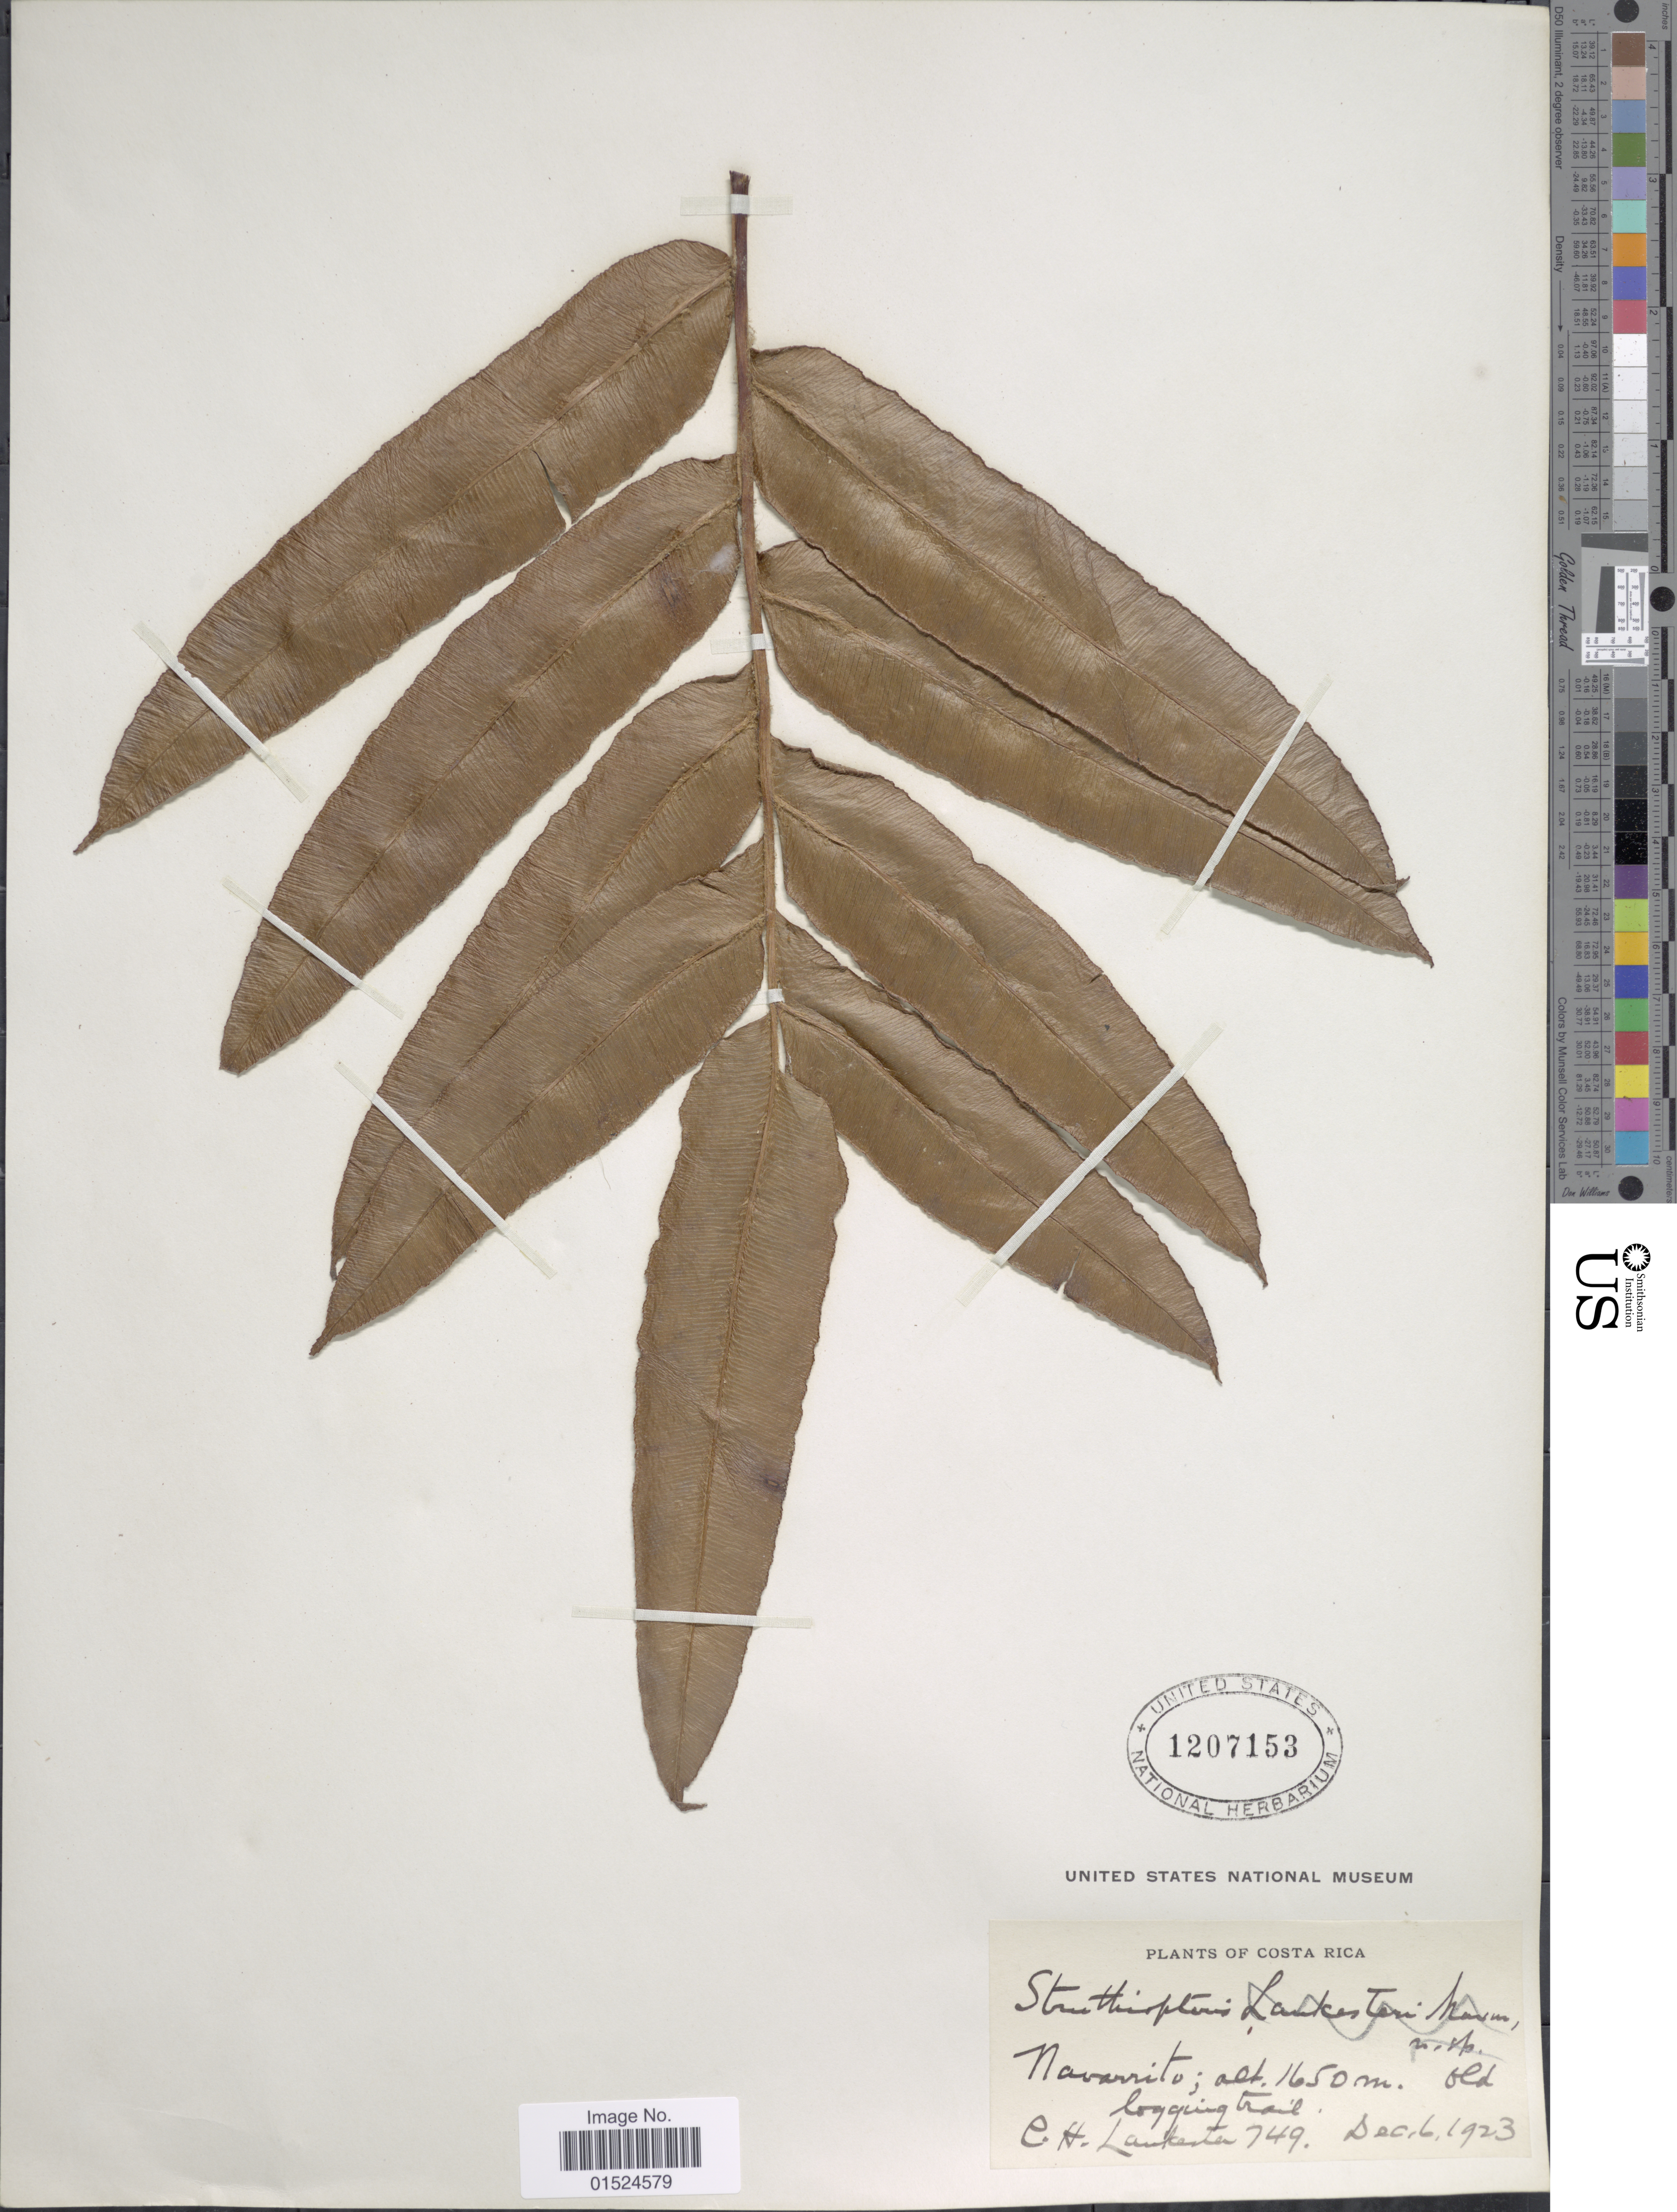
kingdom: Plantae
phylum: Tracheophyta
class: Polypodiopsida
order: Polypodiales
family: Blechnaceae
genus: Blechnum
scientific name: Blechnum viviparum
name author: (Broadh.) C. Chr.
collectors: C. H. Lankester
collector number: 749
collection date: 1923-12-06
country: Costa Rica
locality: Navarrito, old logging trail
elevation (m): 1650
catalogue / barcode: US 1207153